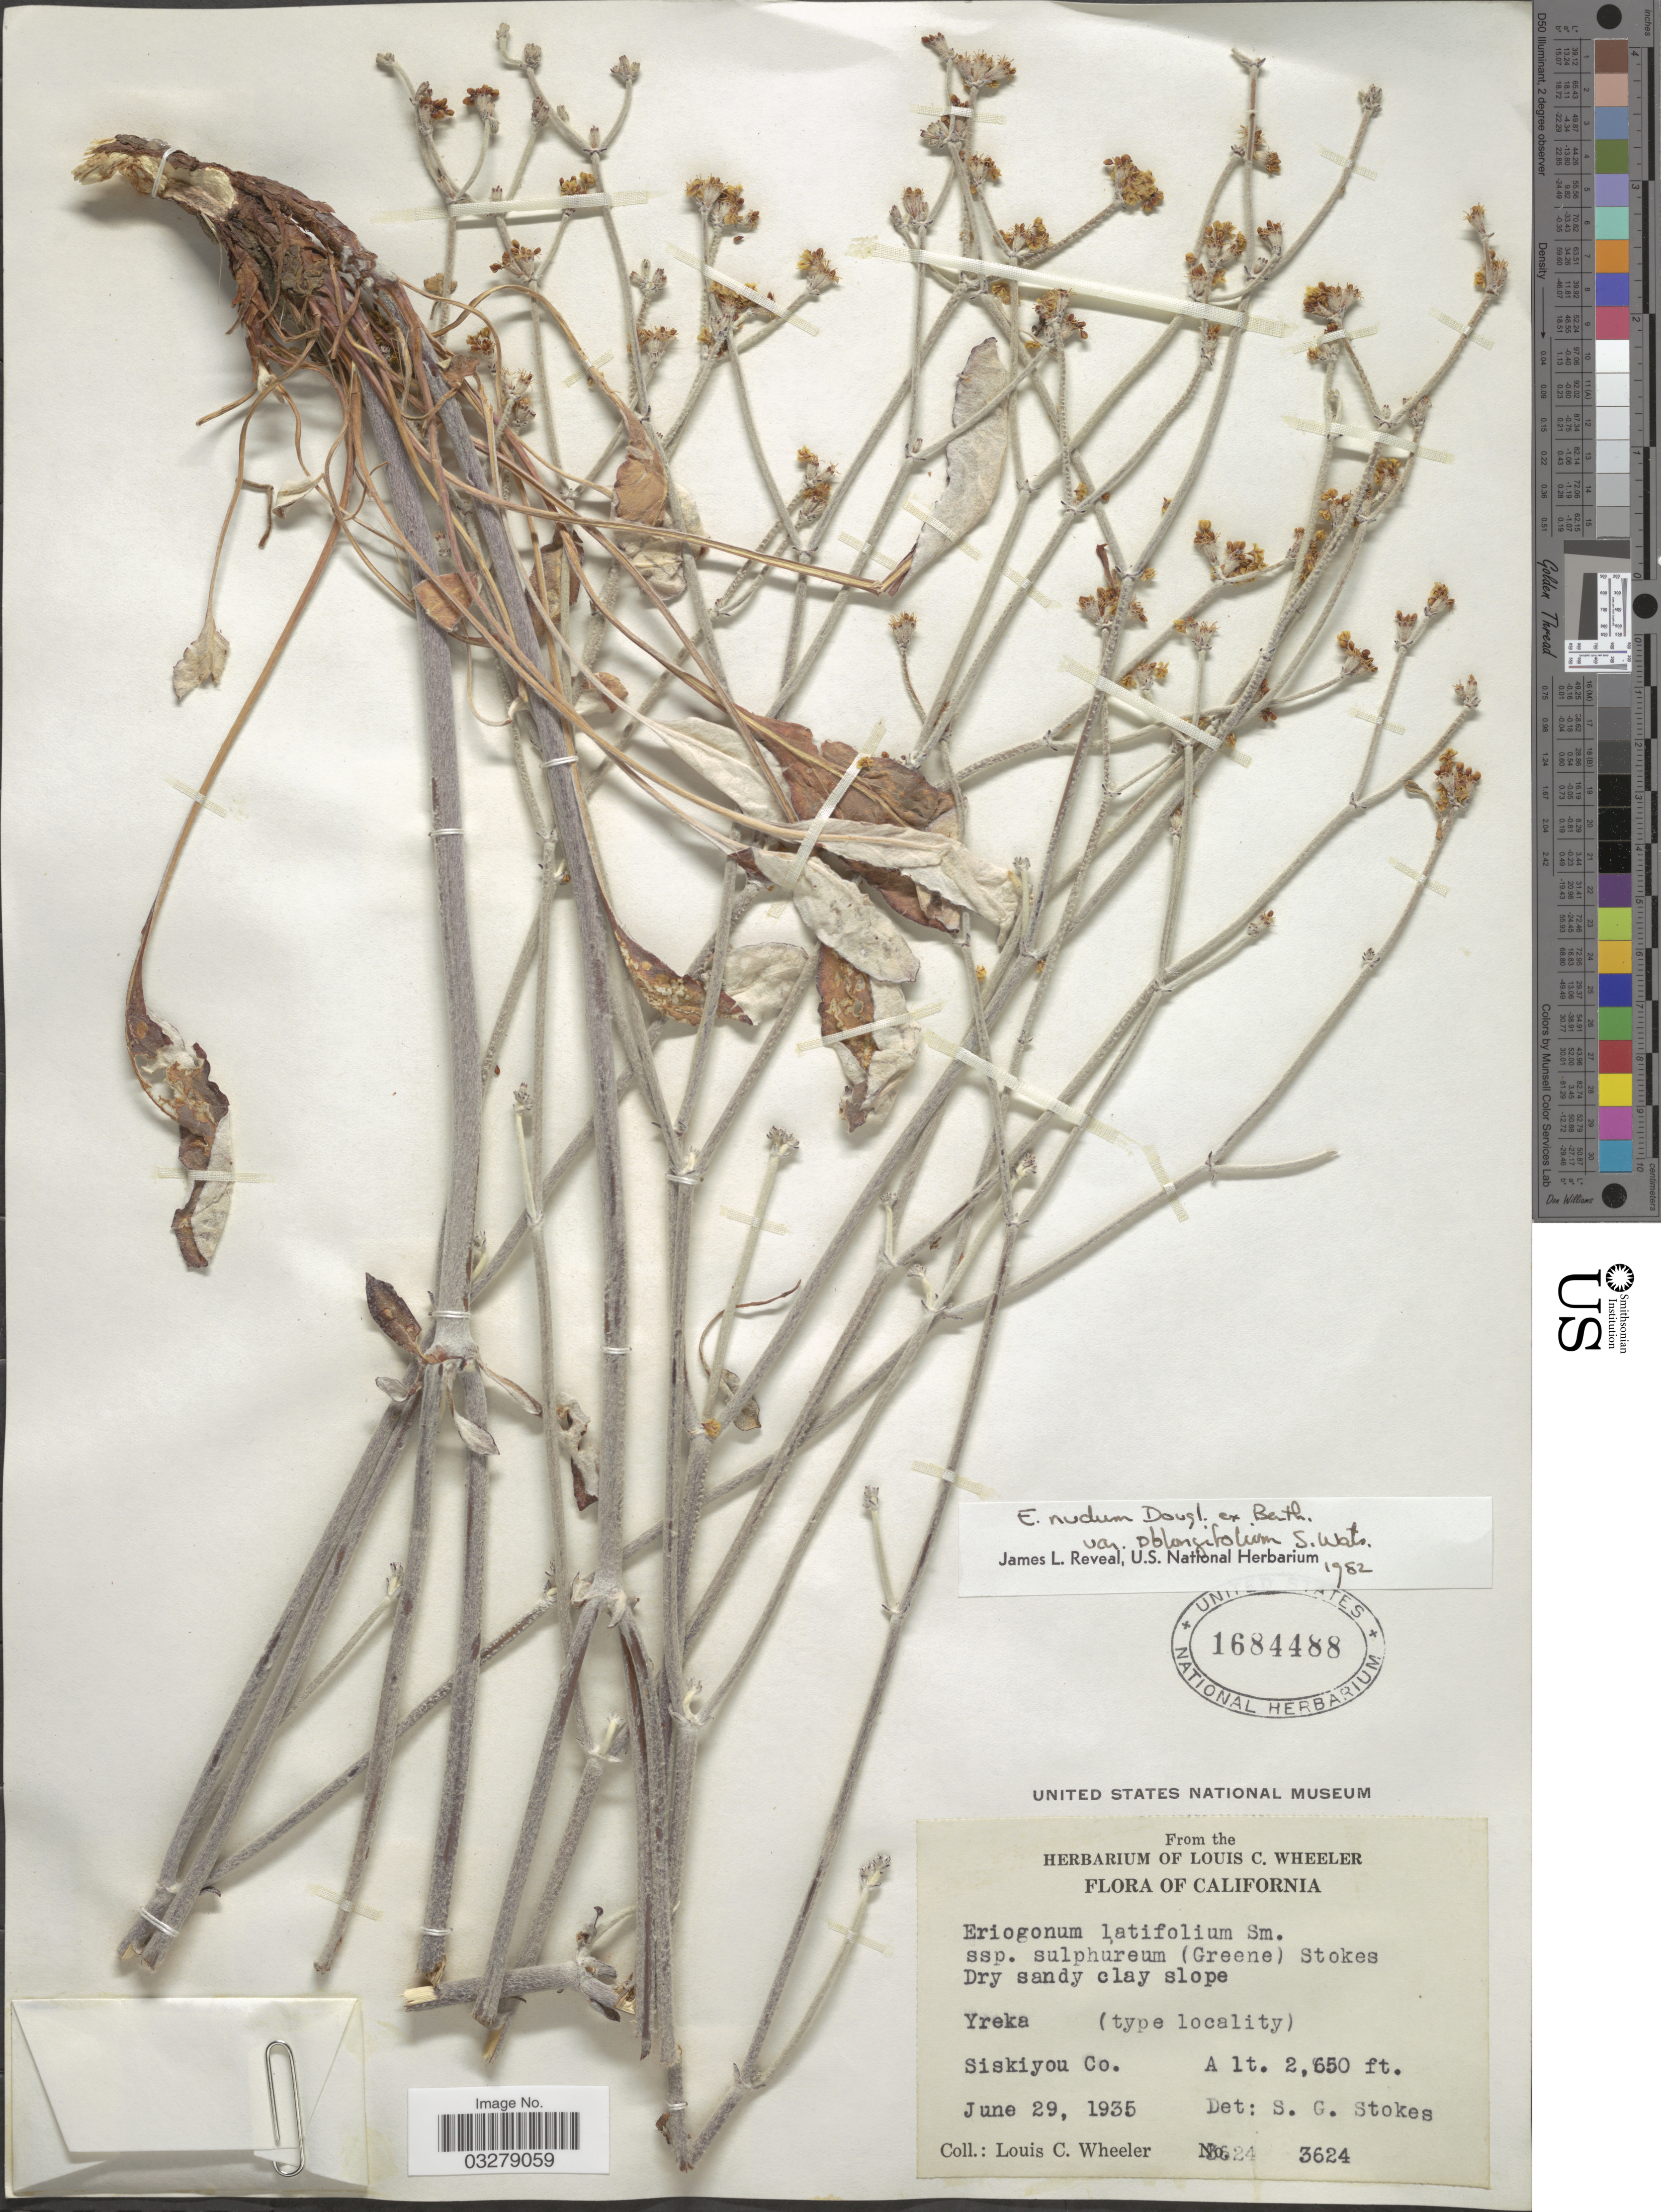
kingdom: Plantae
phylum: Tracheophyta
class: Magnoliopsida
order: Caryophyllales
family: Polygonaceae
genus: Eriogonum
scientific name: Eriogonum nudum var. oblongifolium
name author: Douglas ex Benth.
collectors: L. C. Wheeler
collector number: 3624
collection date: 1935-06-29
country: United States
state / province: California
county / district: Siskiyou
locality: Yreka, Siskiyou Co.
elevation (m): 808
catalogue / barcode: US 1684488